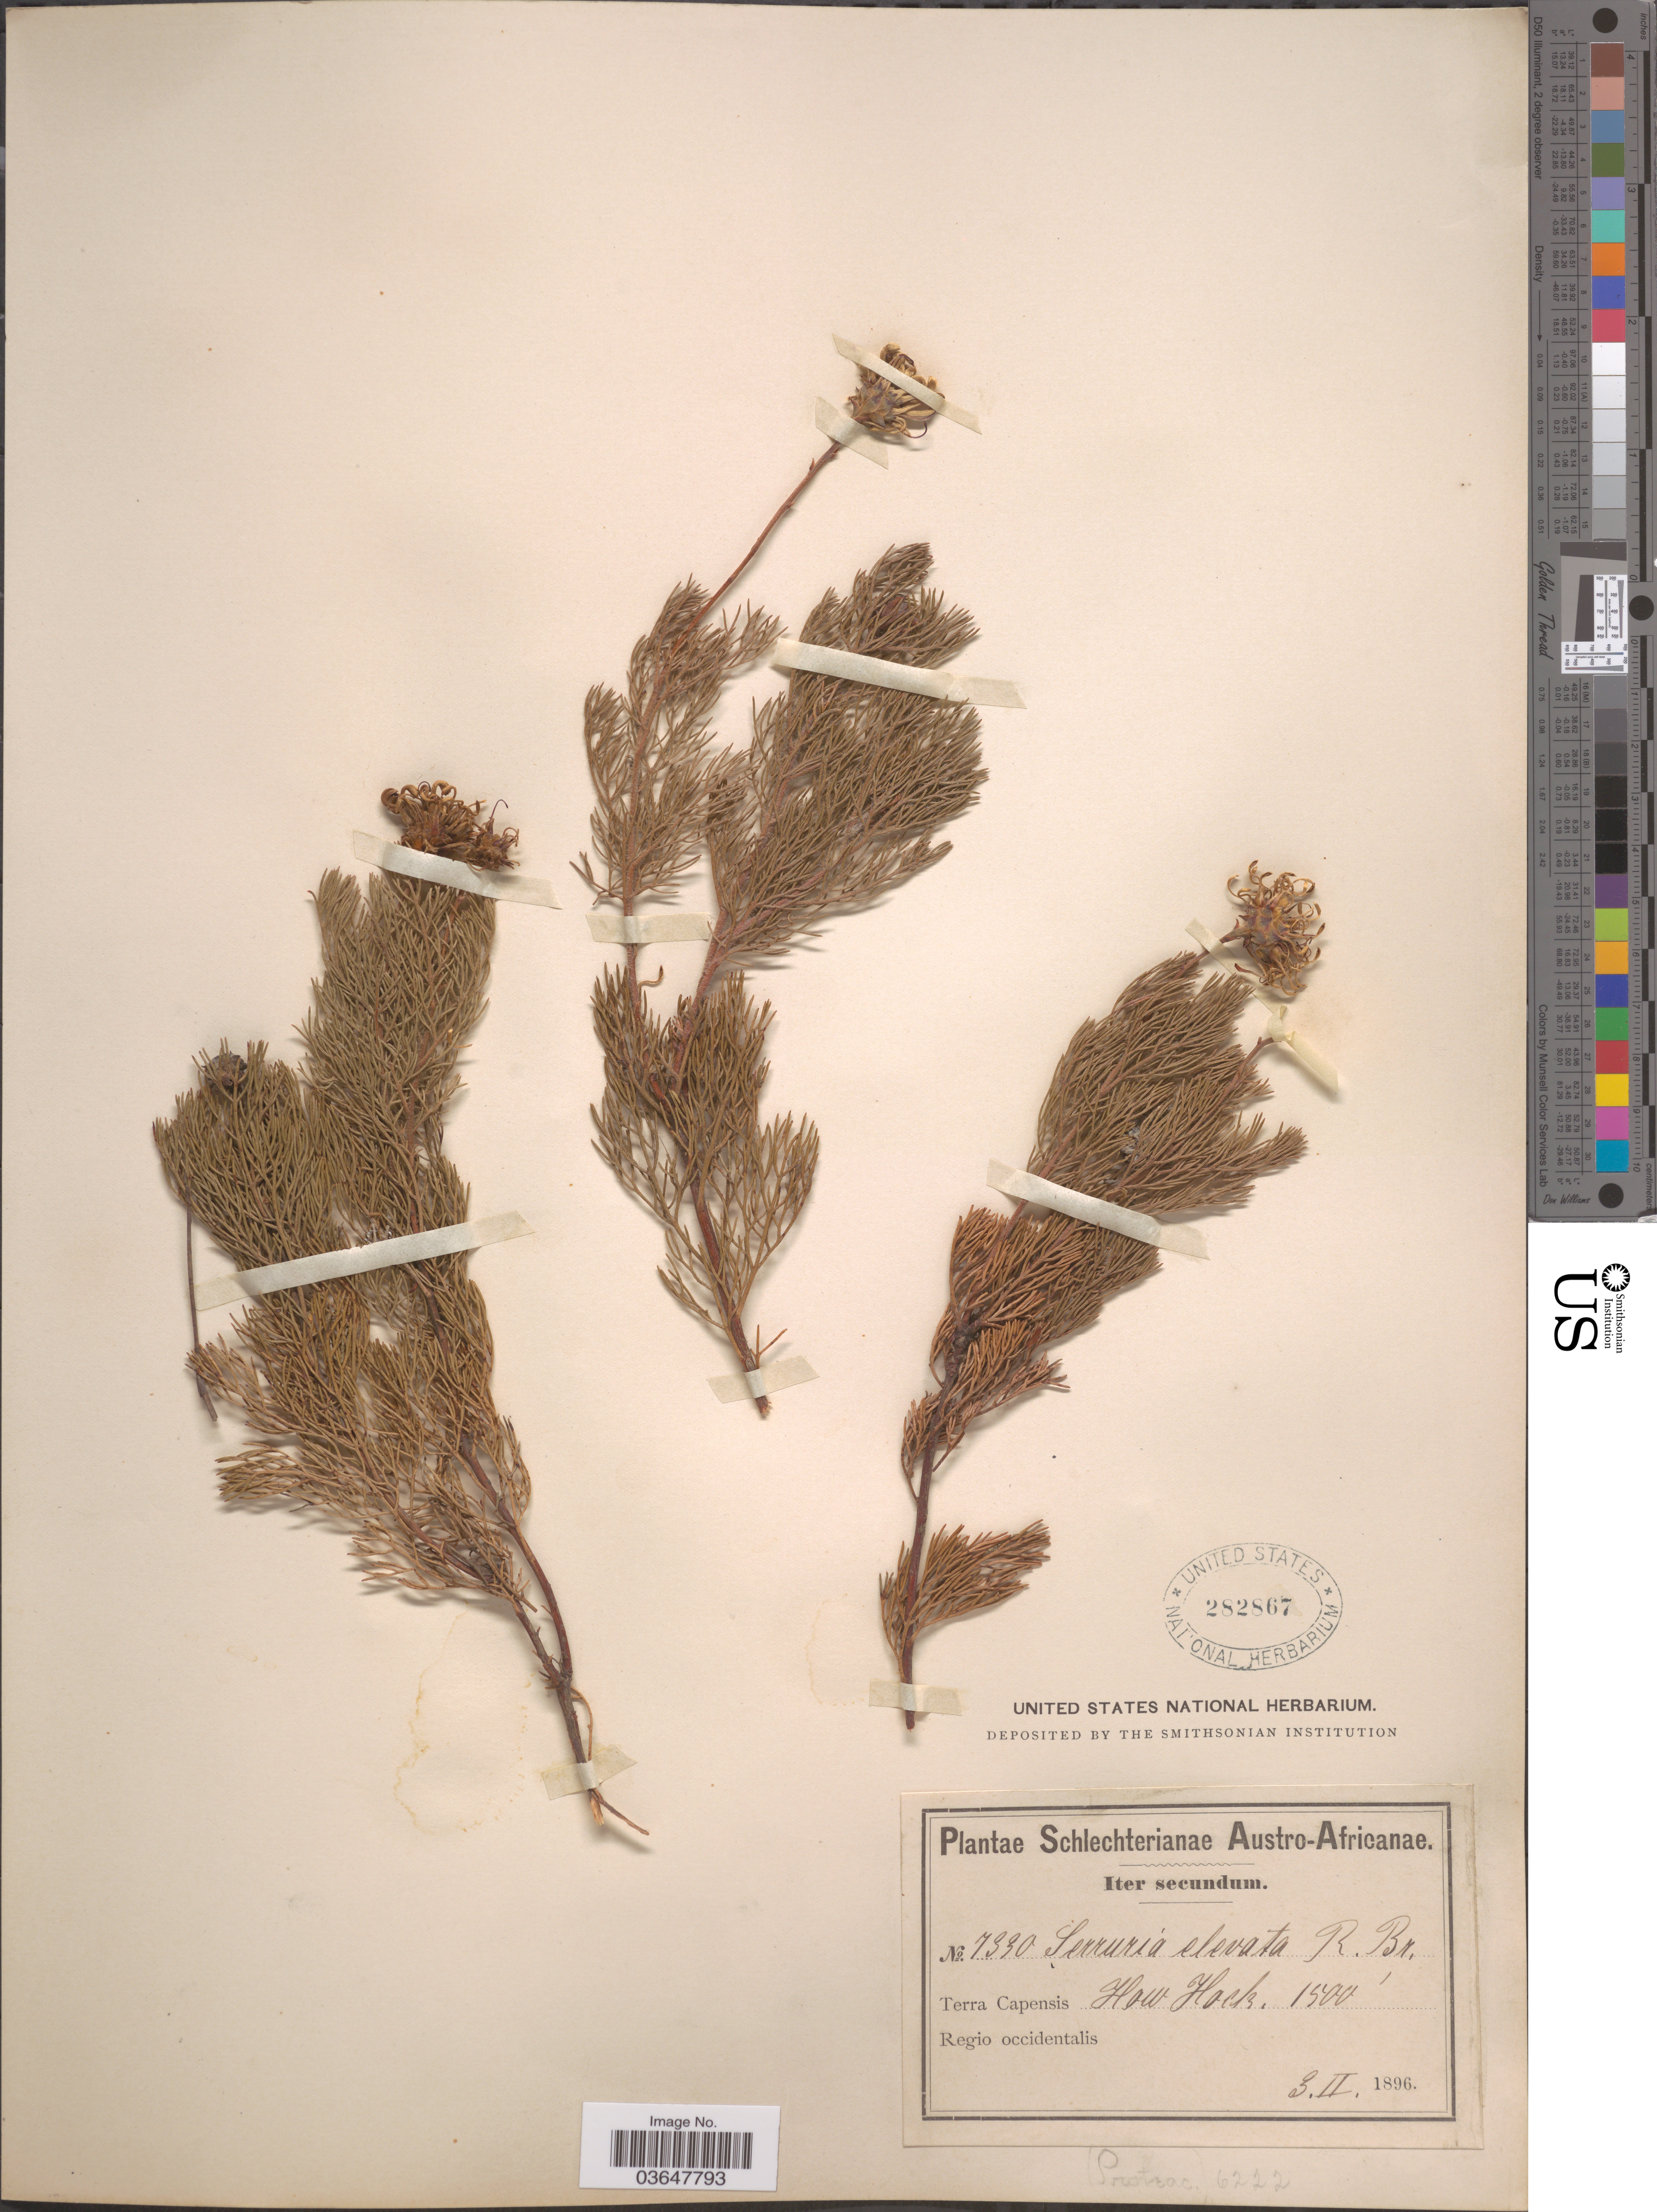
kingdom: Plantae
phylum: Tracheophyta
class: Magnoliopsida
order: Proteales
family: Proteaceae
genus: Serruria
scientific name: Serruria elevata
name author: R. Br.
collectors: Schlechter, --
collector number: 7330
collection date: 1896-02-03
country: South Africa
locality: Austro- Africanae. Terra Capensis. How Hoek. Regio occidentalis.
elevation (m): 457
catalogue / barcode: US 282867